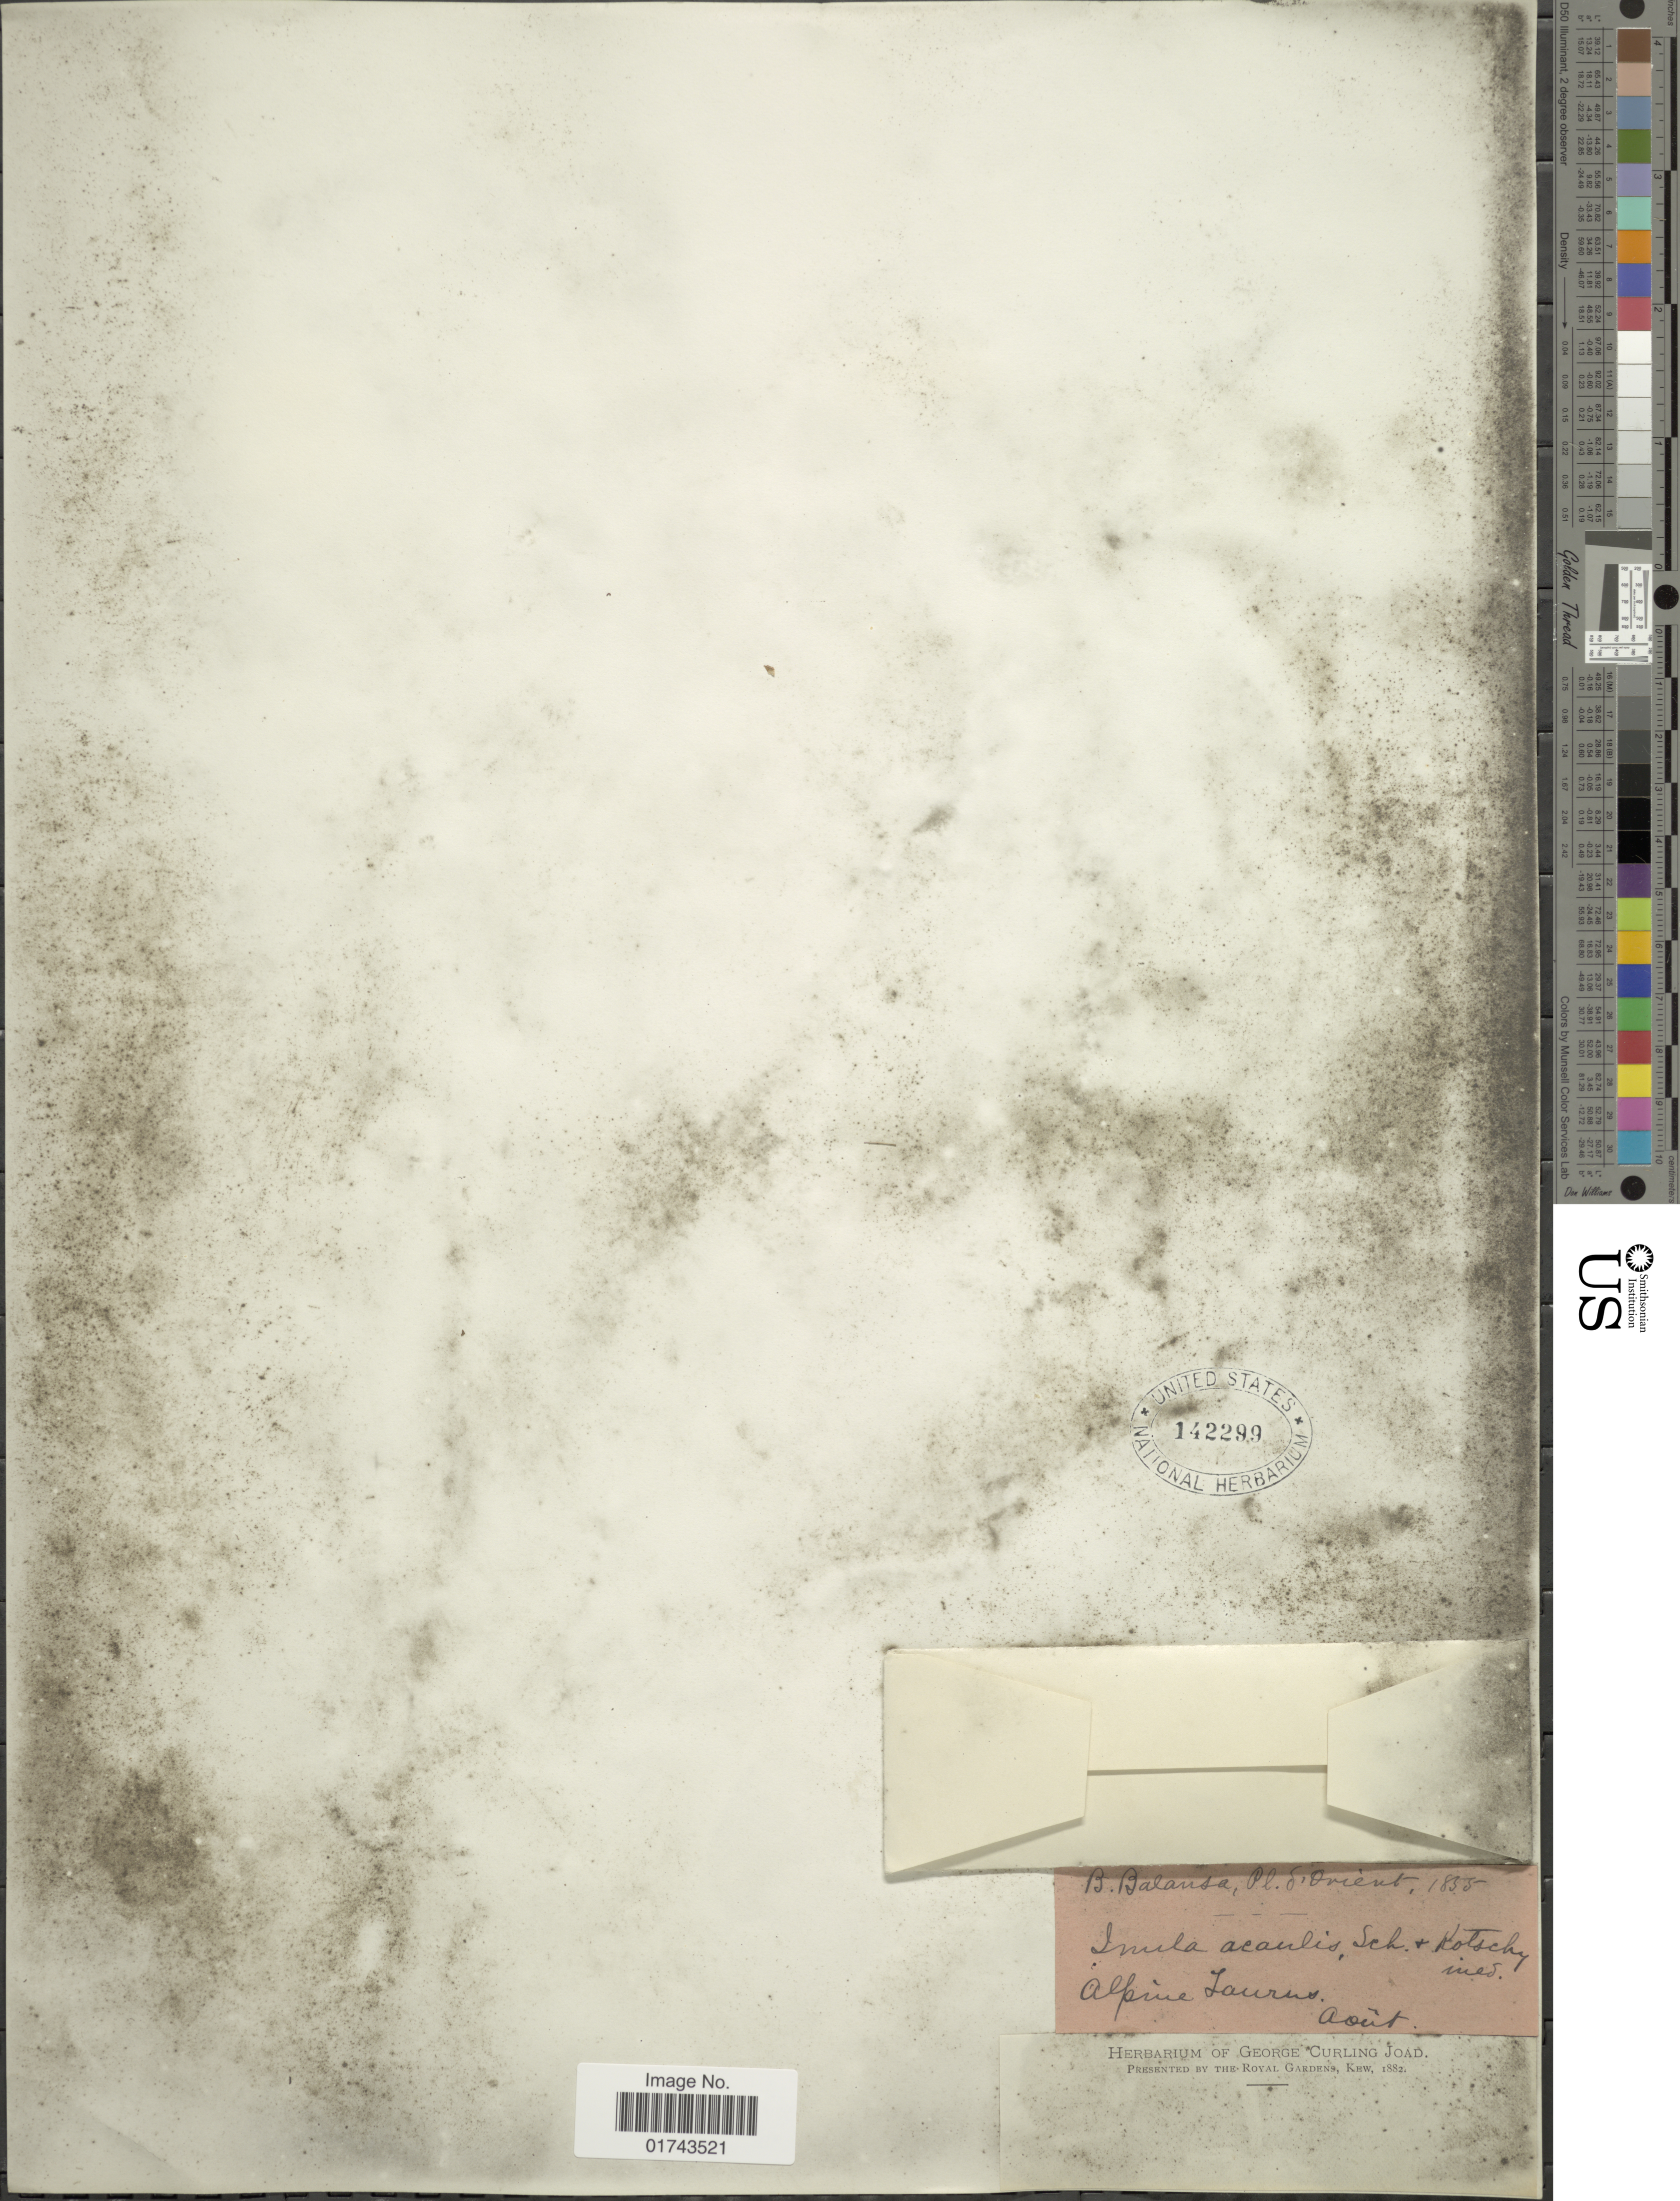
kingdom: Plantae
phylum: Tracheophyta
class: Magnoliopsida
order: Asterales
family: Asteraceae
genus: Inula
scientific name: Inula acaulis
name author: Schott & Kotschy ex Boiss.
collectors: B. Balansa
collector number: s,n,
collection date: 1885-08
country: Turkey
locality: Alpine Taurus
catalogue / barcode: US 142299